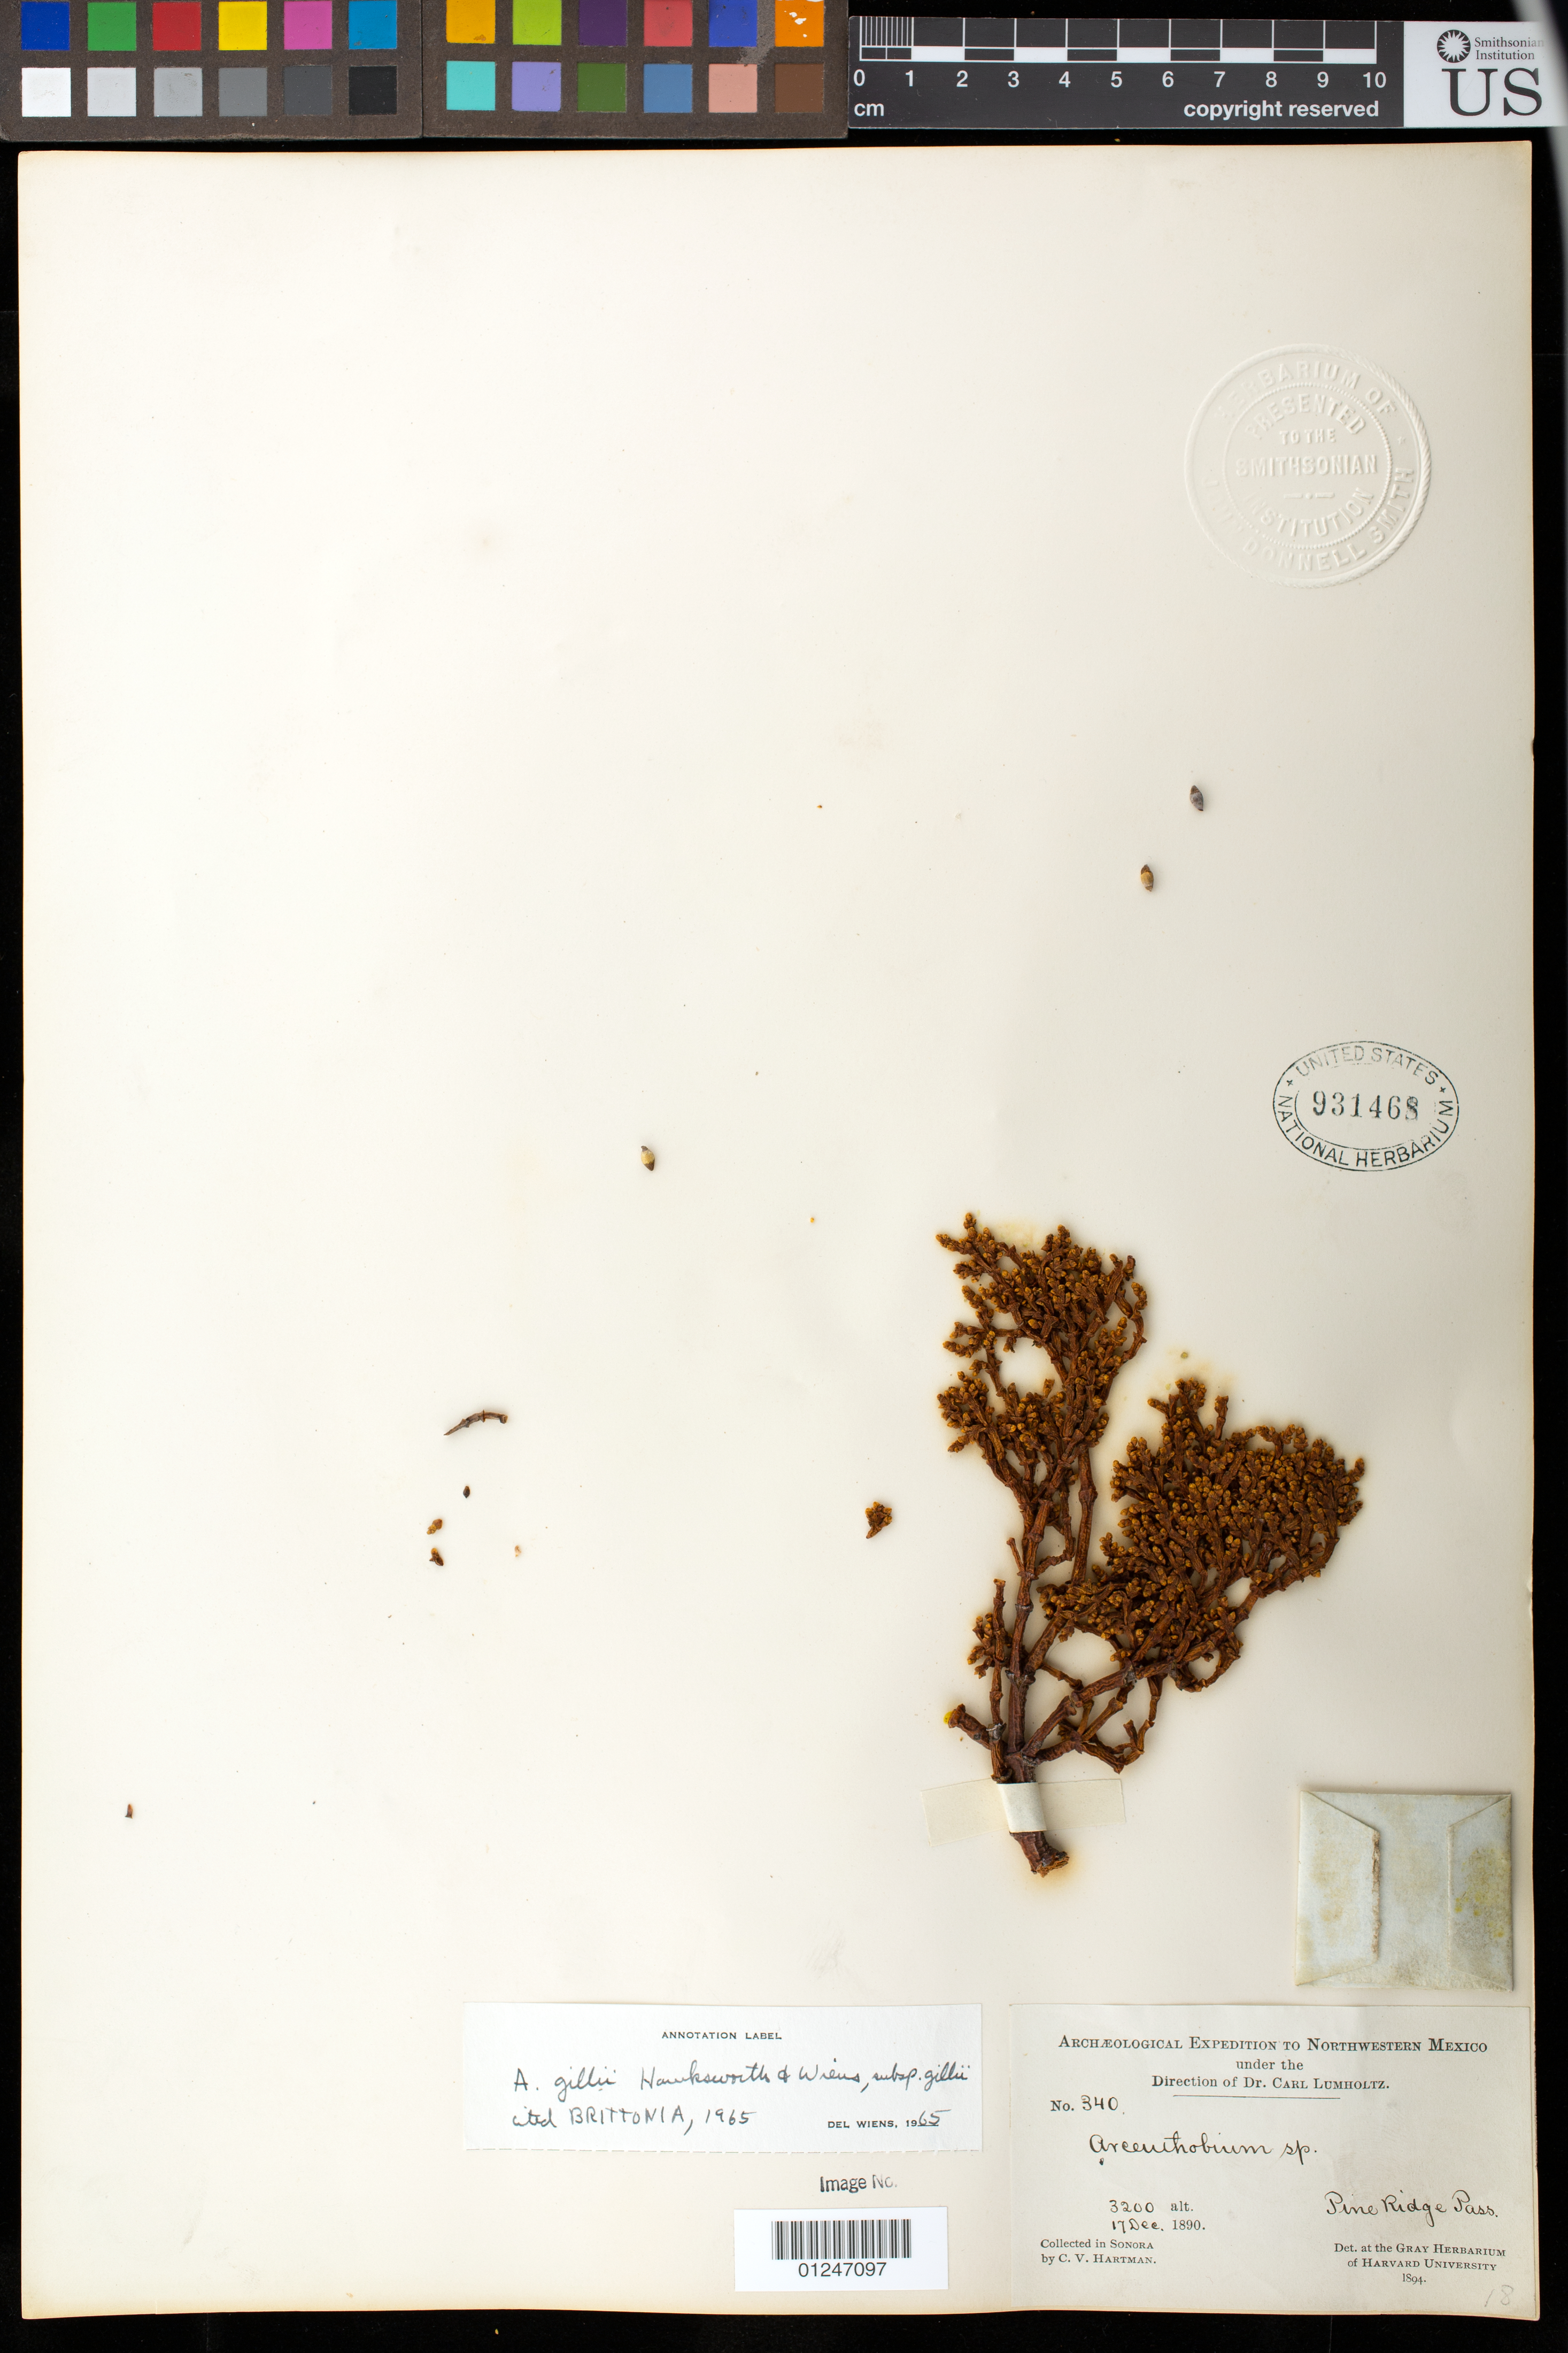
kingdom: Plantae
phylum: Tracheophyta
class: Magnoliopsida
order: Santalales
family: Viscaceae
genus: Arceuthobium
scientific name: Arceuthobium gillii subsp. gillii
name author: Hawksw. & Wiens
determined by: Wiens, D.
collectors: C. V. Hartman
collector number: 340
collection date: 1890-12-17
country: Mexico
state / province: Sonora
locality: Northwestern Mexico, Pineridge Pass.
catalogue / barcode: US 931468